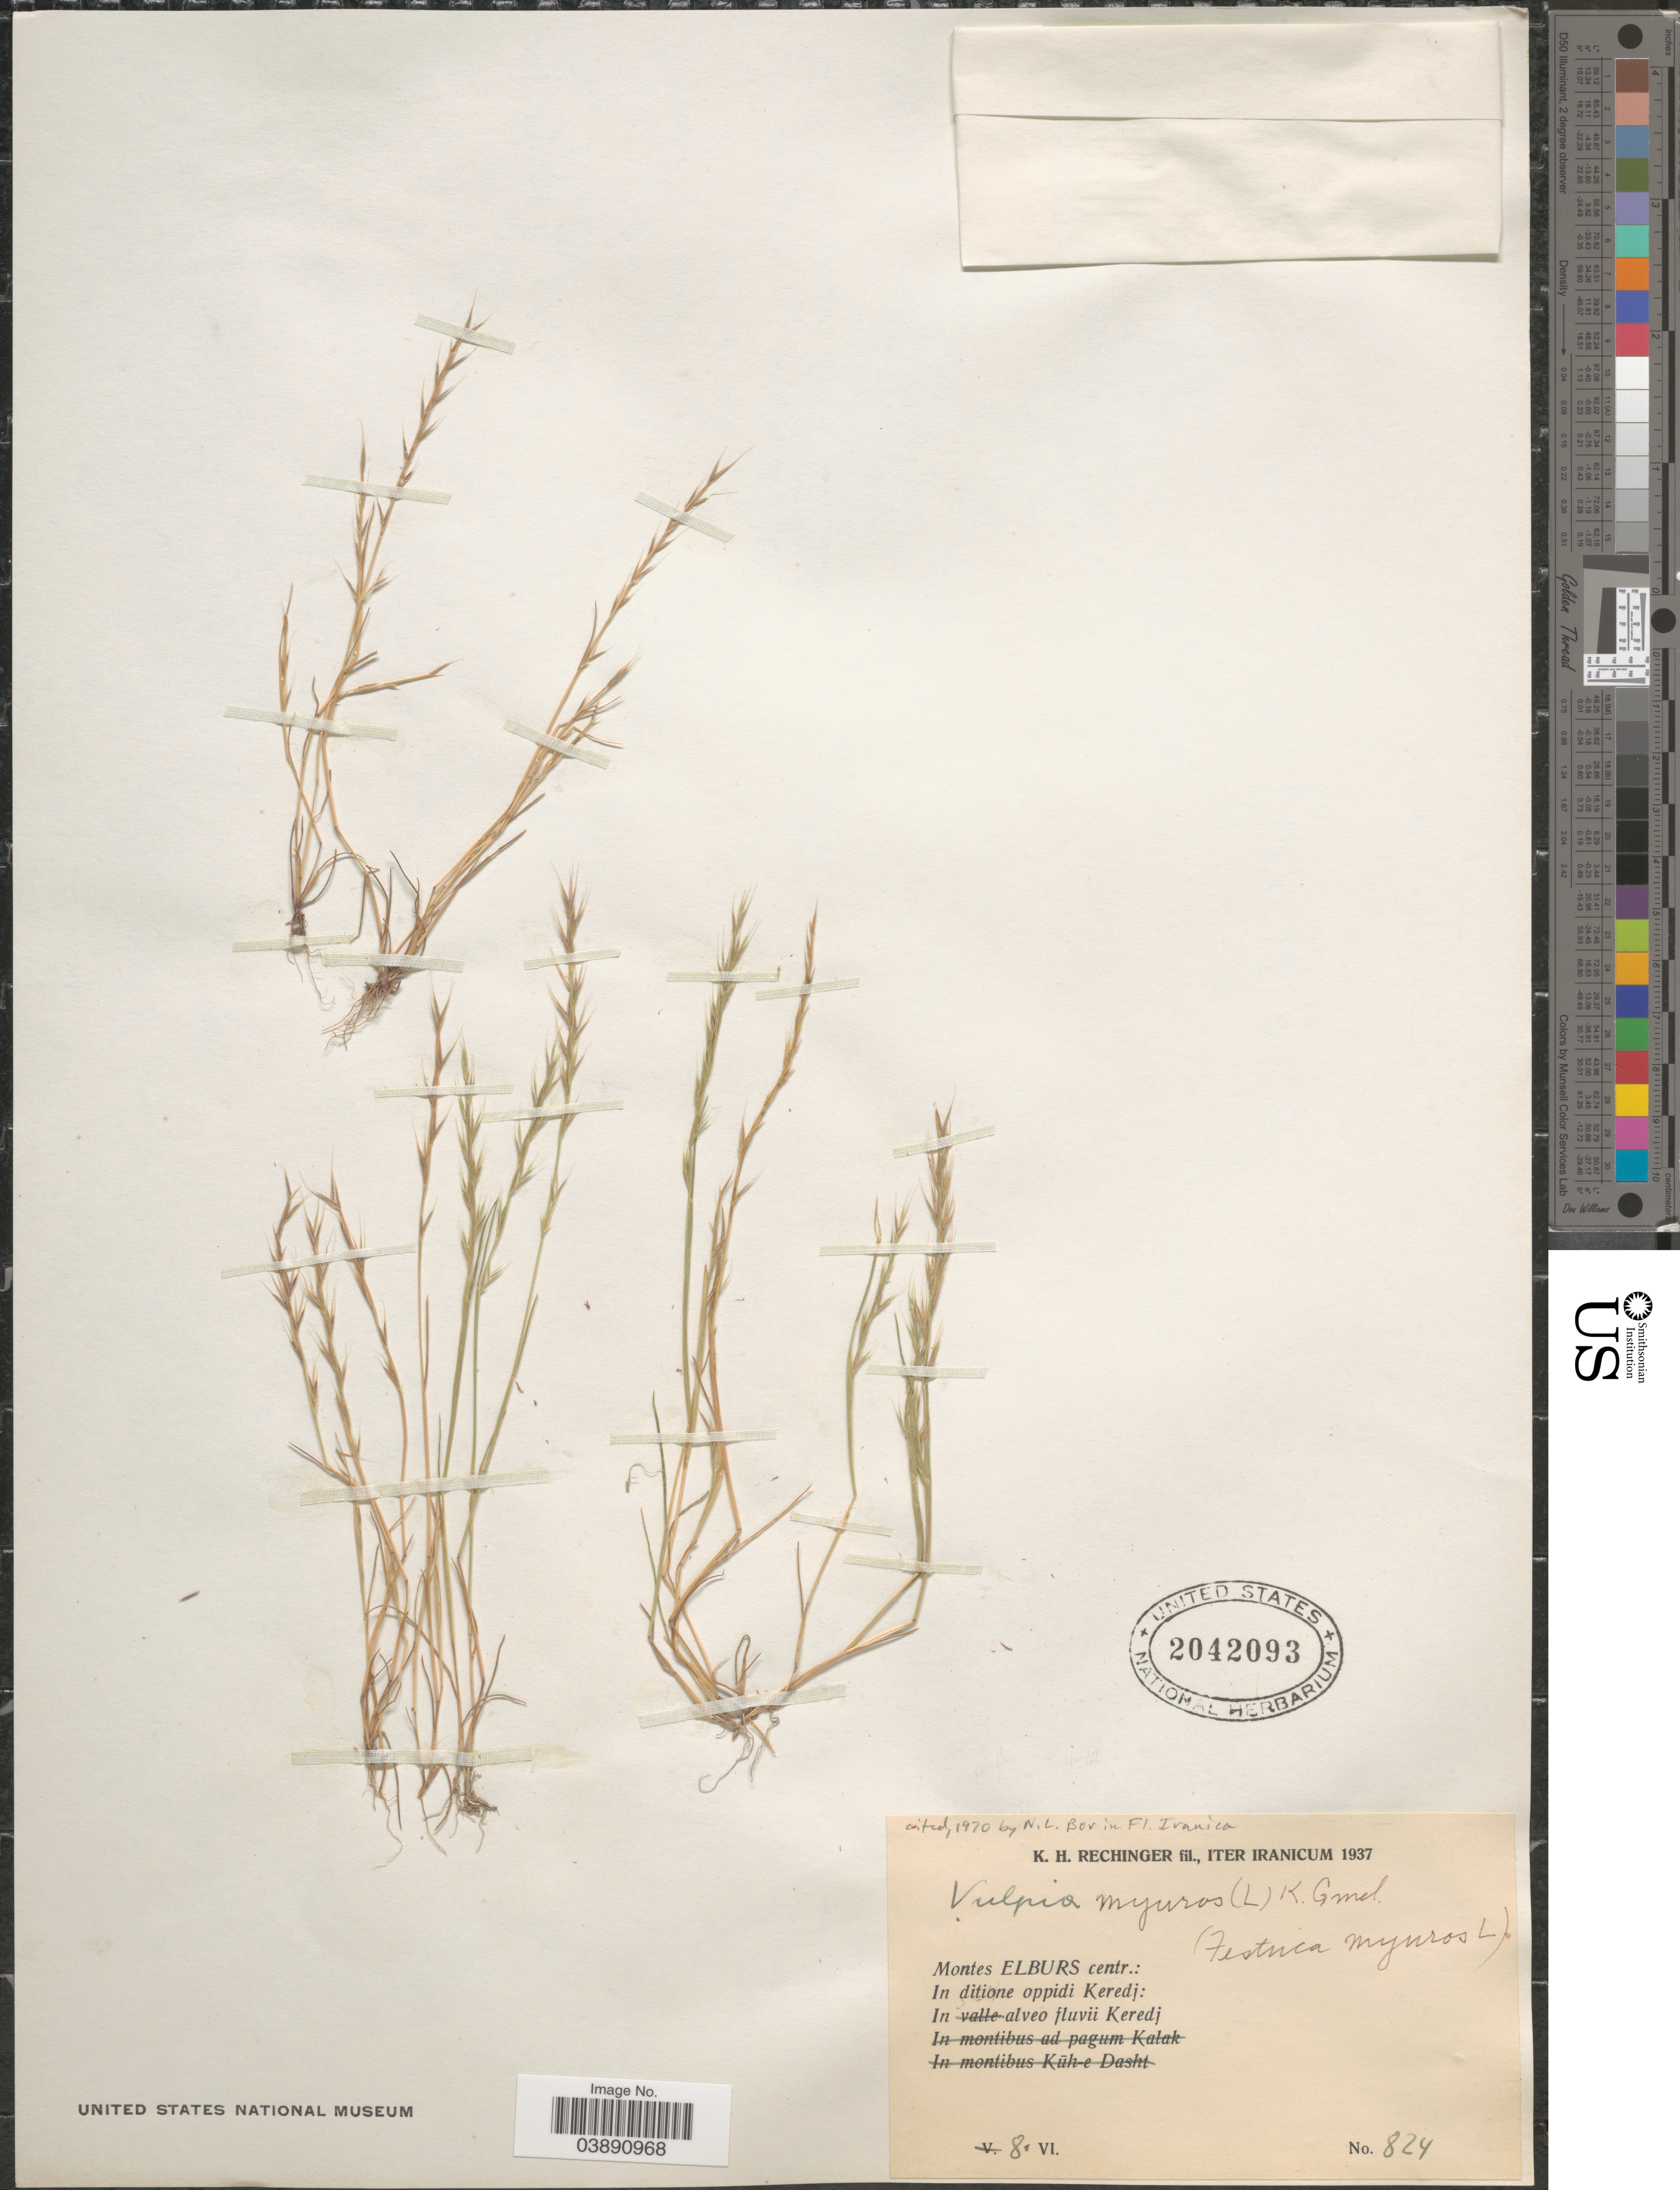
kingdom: Plantae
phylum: Tracheophyta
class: Liliopsida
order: Poales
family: Poaceae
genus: Festuca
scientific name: Festuca myuros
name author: L.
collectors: K. H. Rechinger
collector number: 824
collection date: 1937-06-08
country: Iran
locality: Iter Iranicum. Montes Elburs centr.: In ditione oppidi Keredj: In alveo fluvii Keredj.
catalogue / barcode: US 2042093